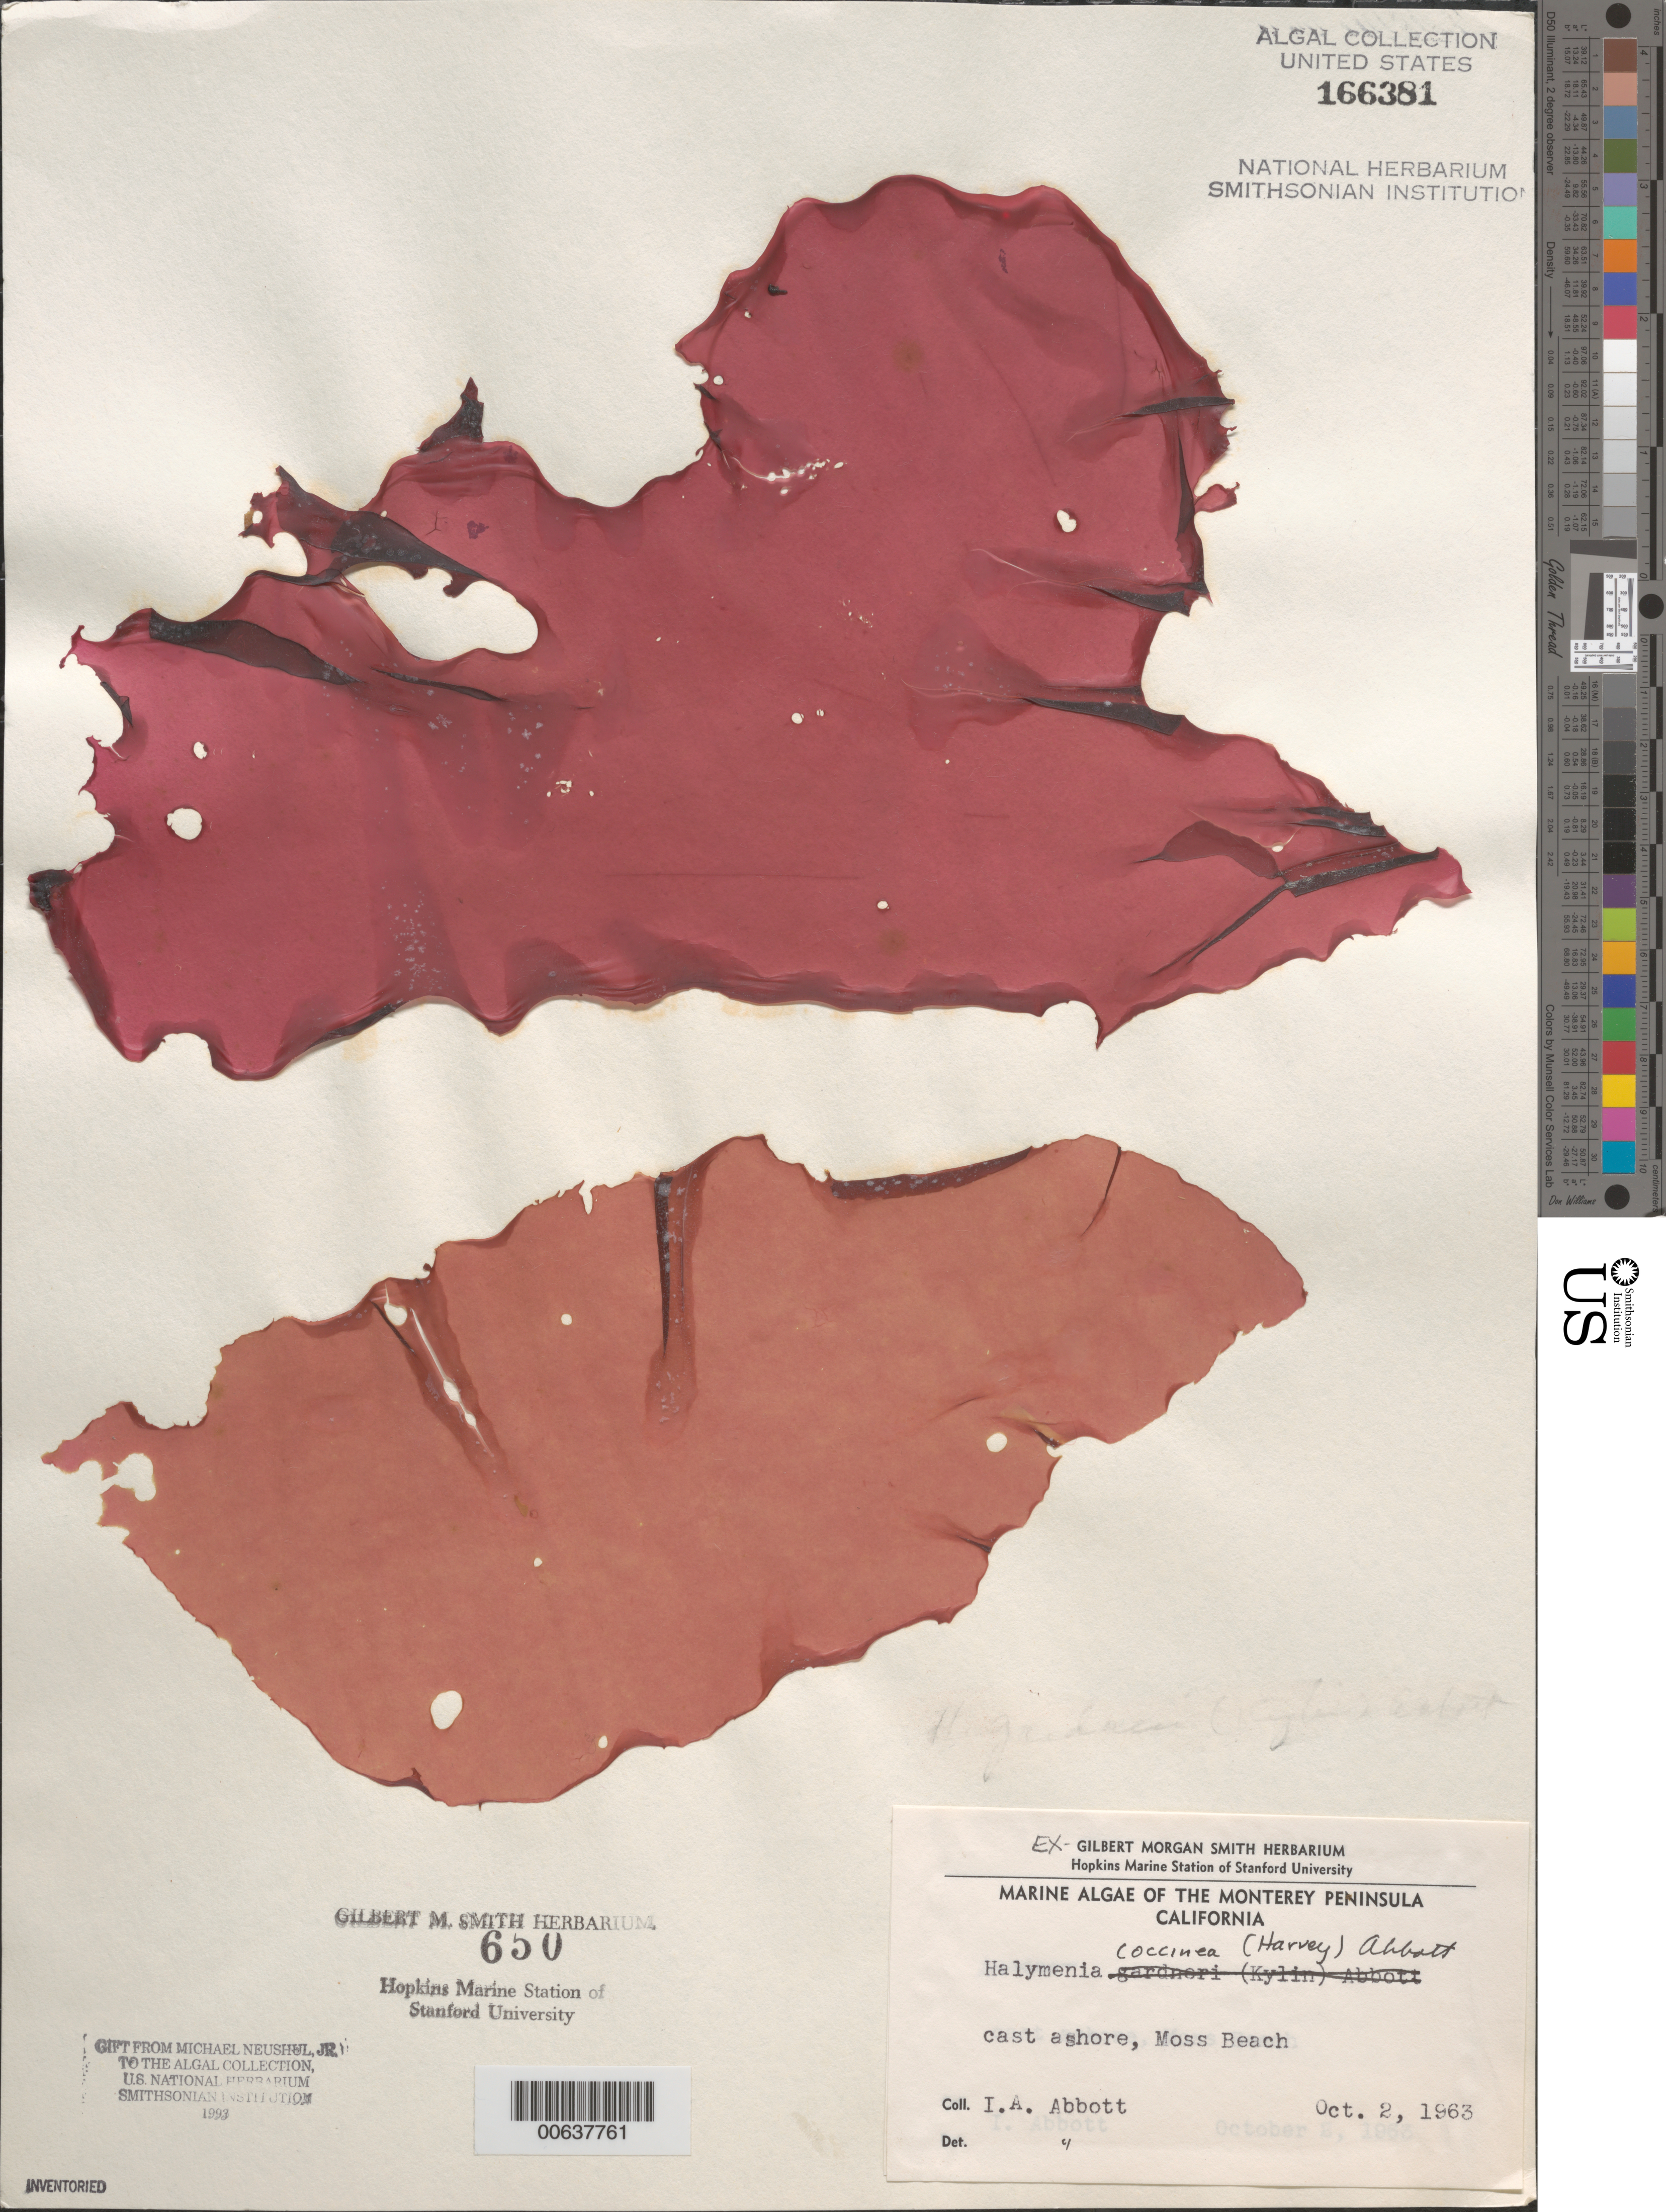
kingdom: Plantae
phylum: Rhodophyta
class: Florideophyceae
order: Gigartinales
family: Dumontiaceae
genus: Weeksia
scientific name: Weeksia coccinea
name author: (Harv.) S.C. Lindstrom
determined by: Algae name updating Project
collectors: I. A. Abbott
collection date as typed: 02 Oct 1963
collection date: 1963-10-02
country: United States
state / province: California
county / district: Monterey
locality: Moss Beach, Monterey Peninsula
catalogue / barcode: US 166381